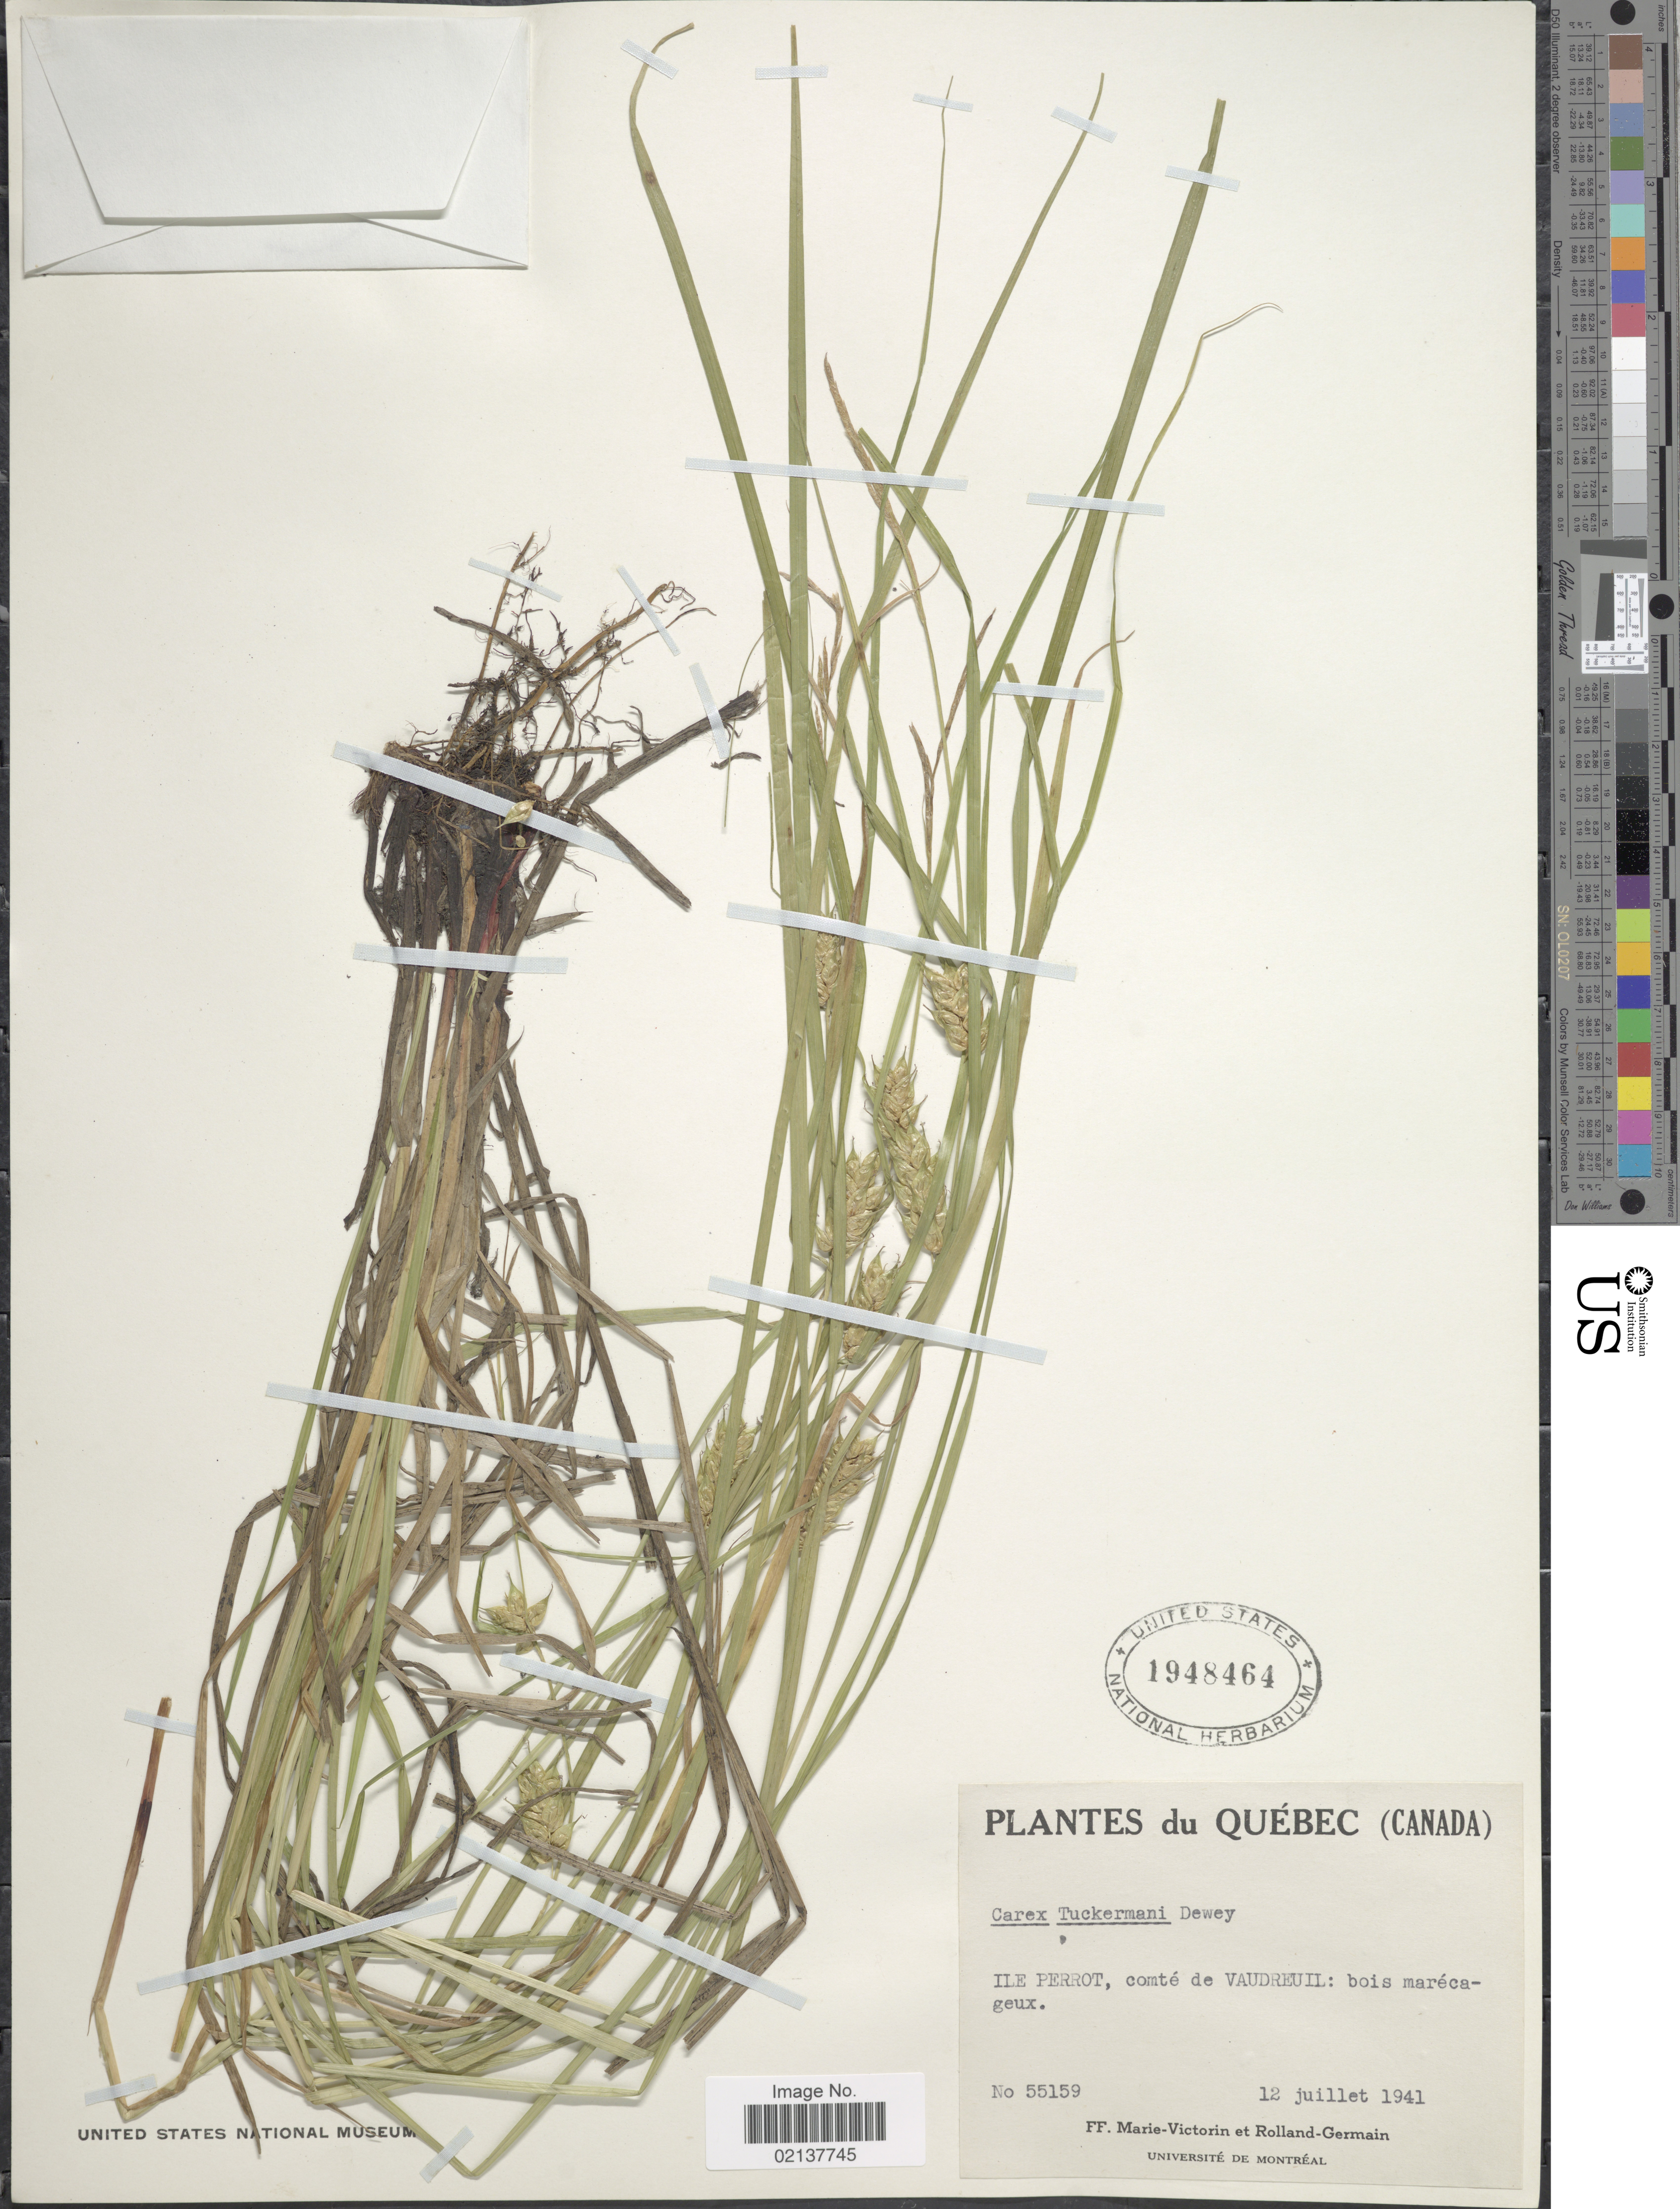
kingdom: Plantae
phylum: Tracheophyta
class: Liliopsida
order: Poales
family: Cyperaceae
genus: Carex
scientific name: Carex tuckermanii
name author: Boott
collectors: F. Marie-Victorin & Rolland-Germain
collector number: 55159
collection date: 1941-07-12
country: Canada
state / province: Quebec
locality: Ile Perrot, comté de Vaudreuil: bois marécageux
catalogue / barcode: US 1948464